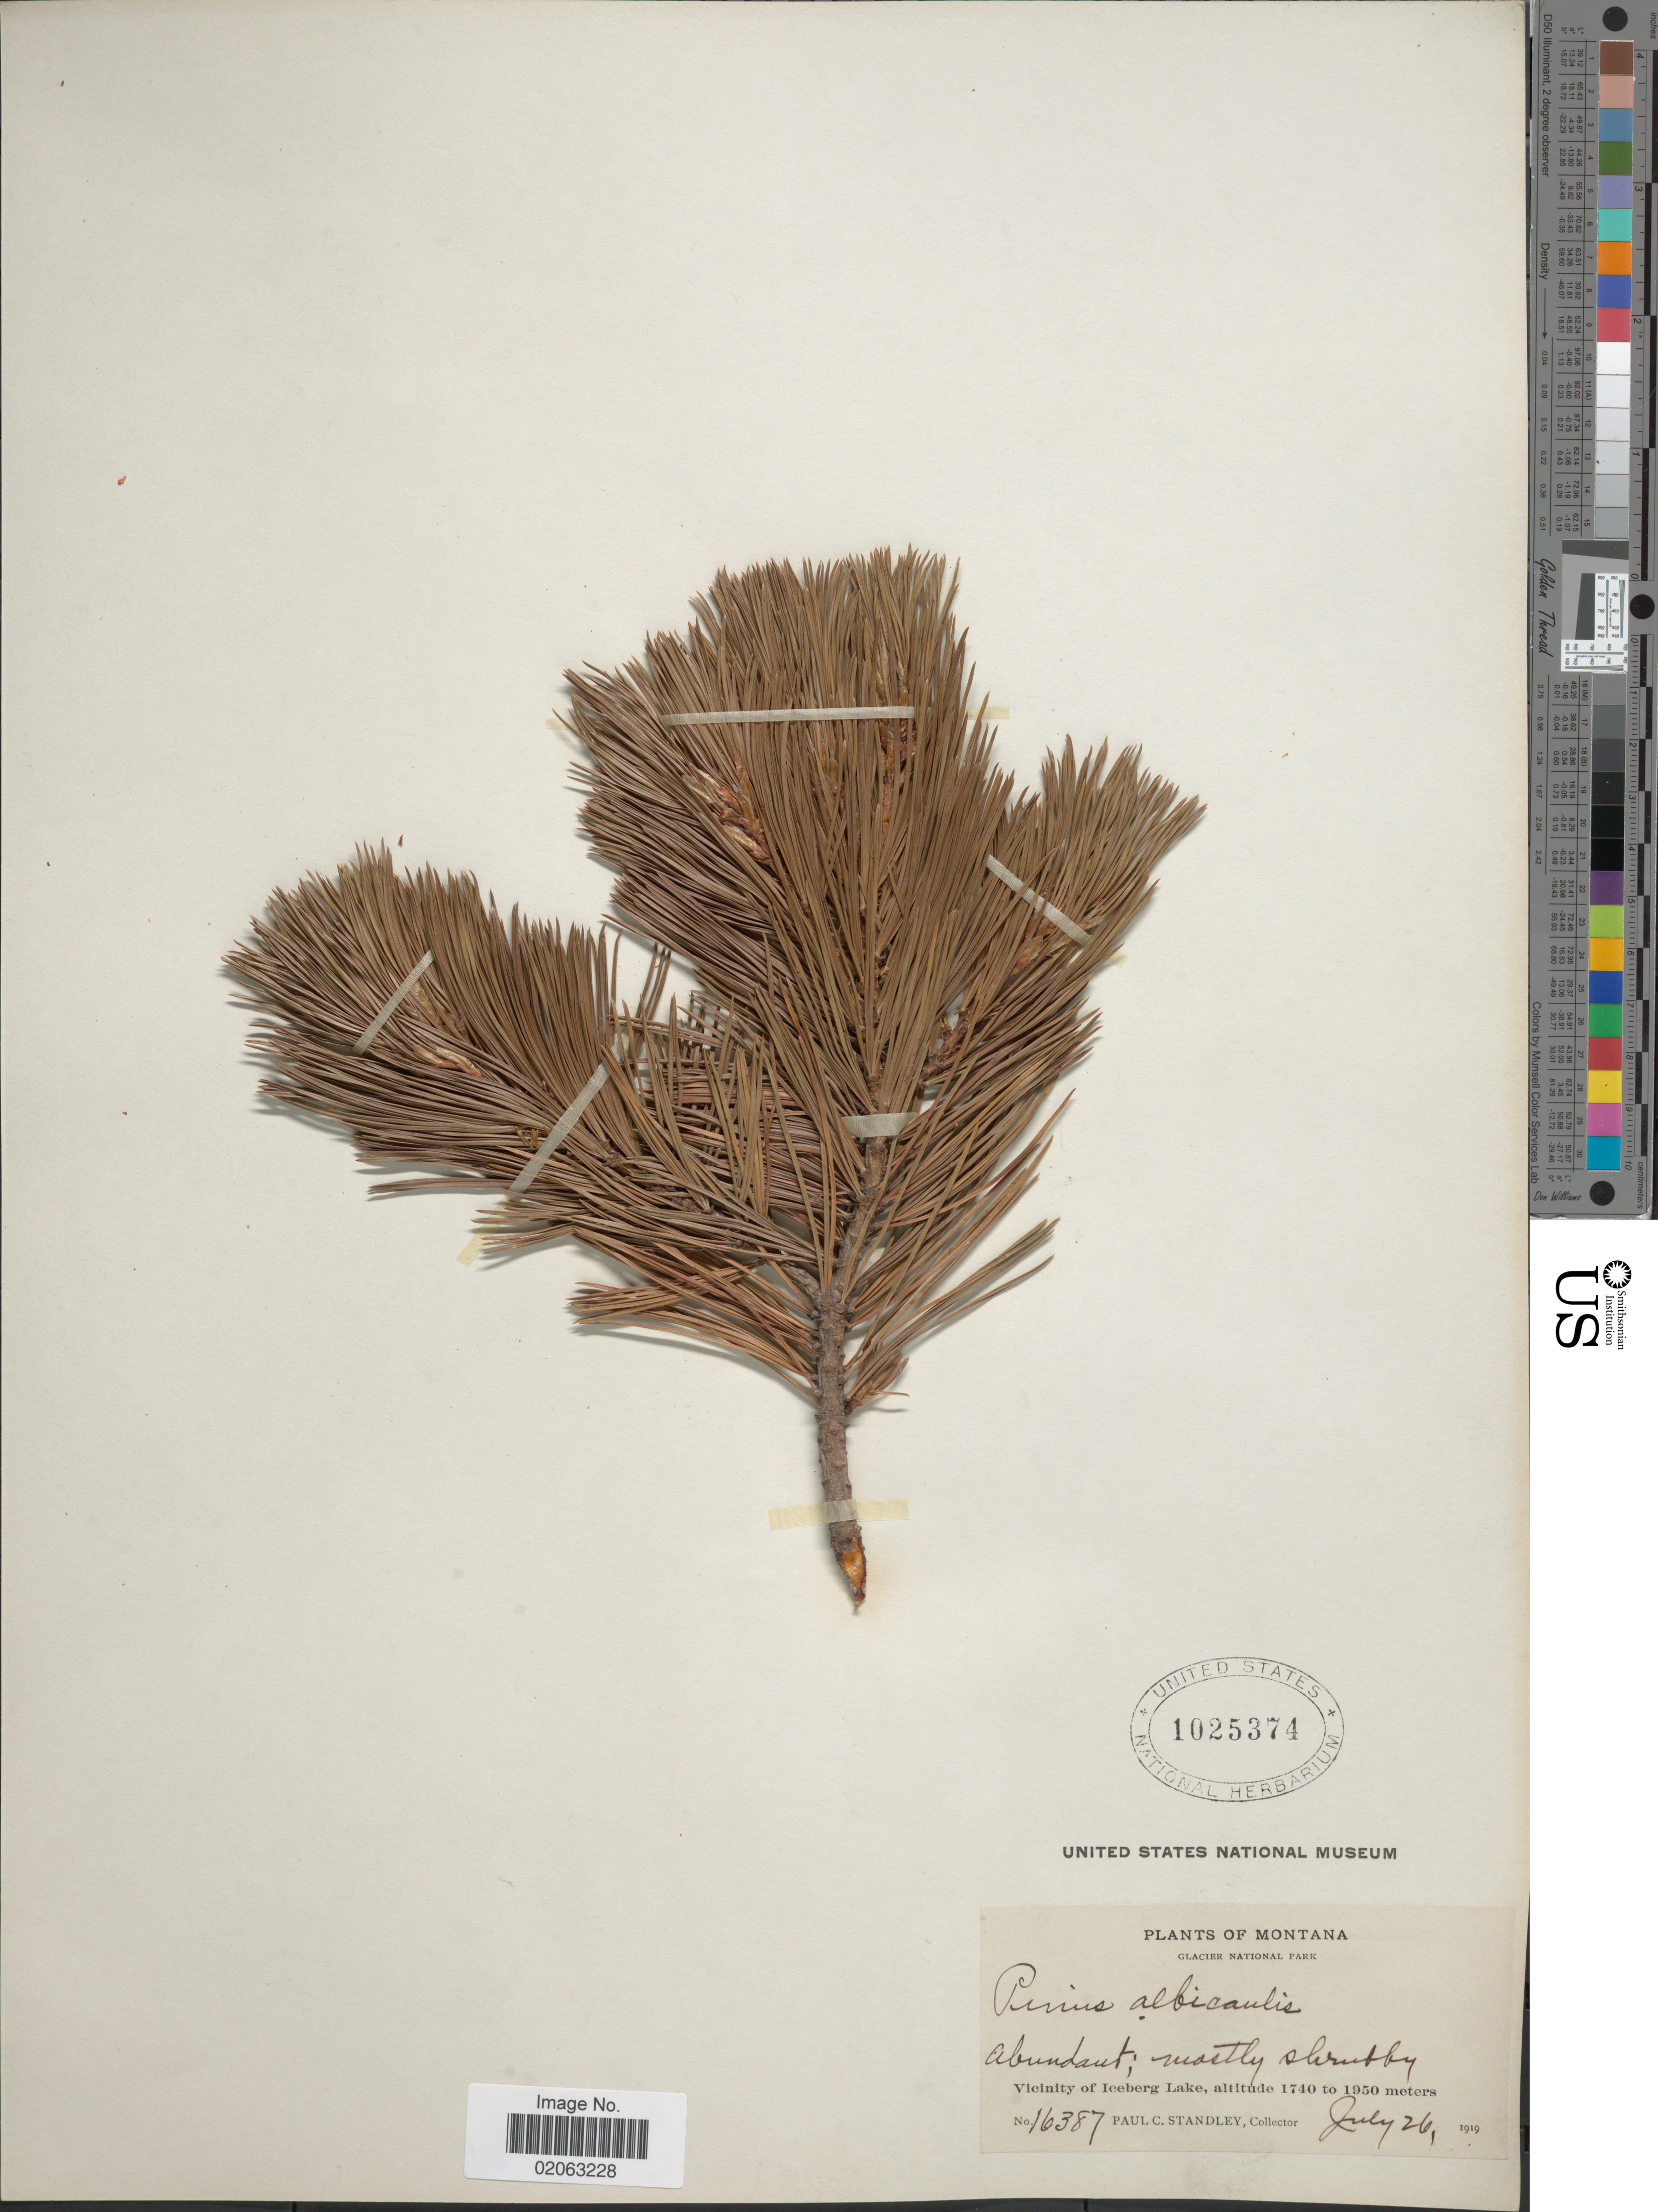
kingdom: Plantae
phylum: Tracheophyta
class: Pinopsida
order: Pinales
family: Pinaceae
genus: Pinus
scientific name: Pinus albicaulis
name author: Engelm.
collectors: P. C. Standley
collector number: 16387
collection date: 1919-07-26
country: United States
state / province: Montana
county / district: Glacier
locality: Glacier National Park, abundant; mostly shrubby, Vicinity of Iceberg Lake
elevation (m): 1740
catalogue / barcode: US 1025374